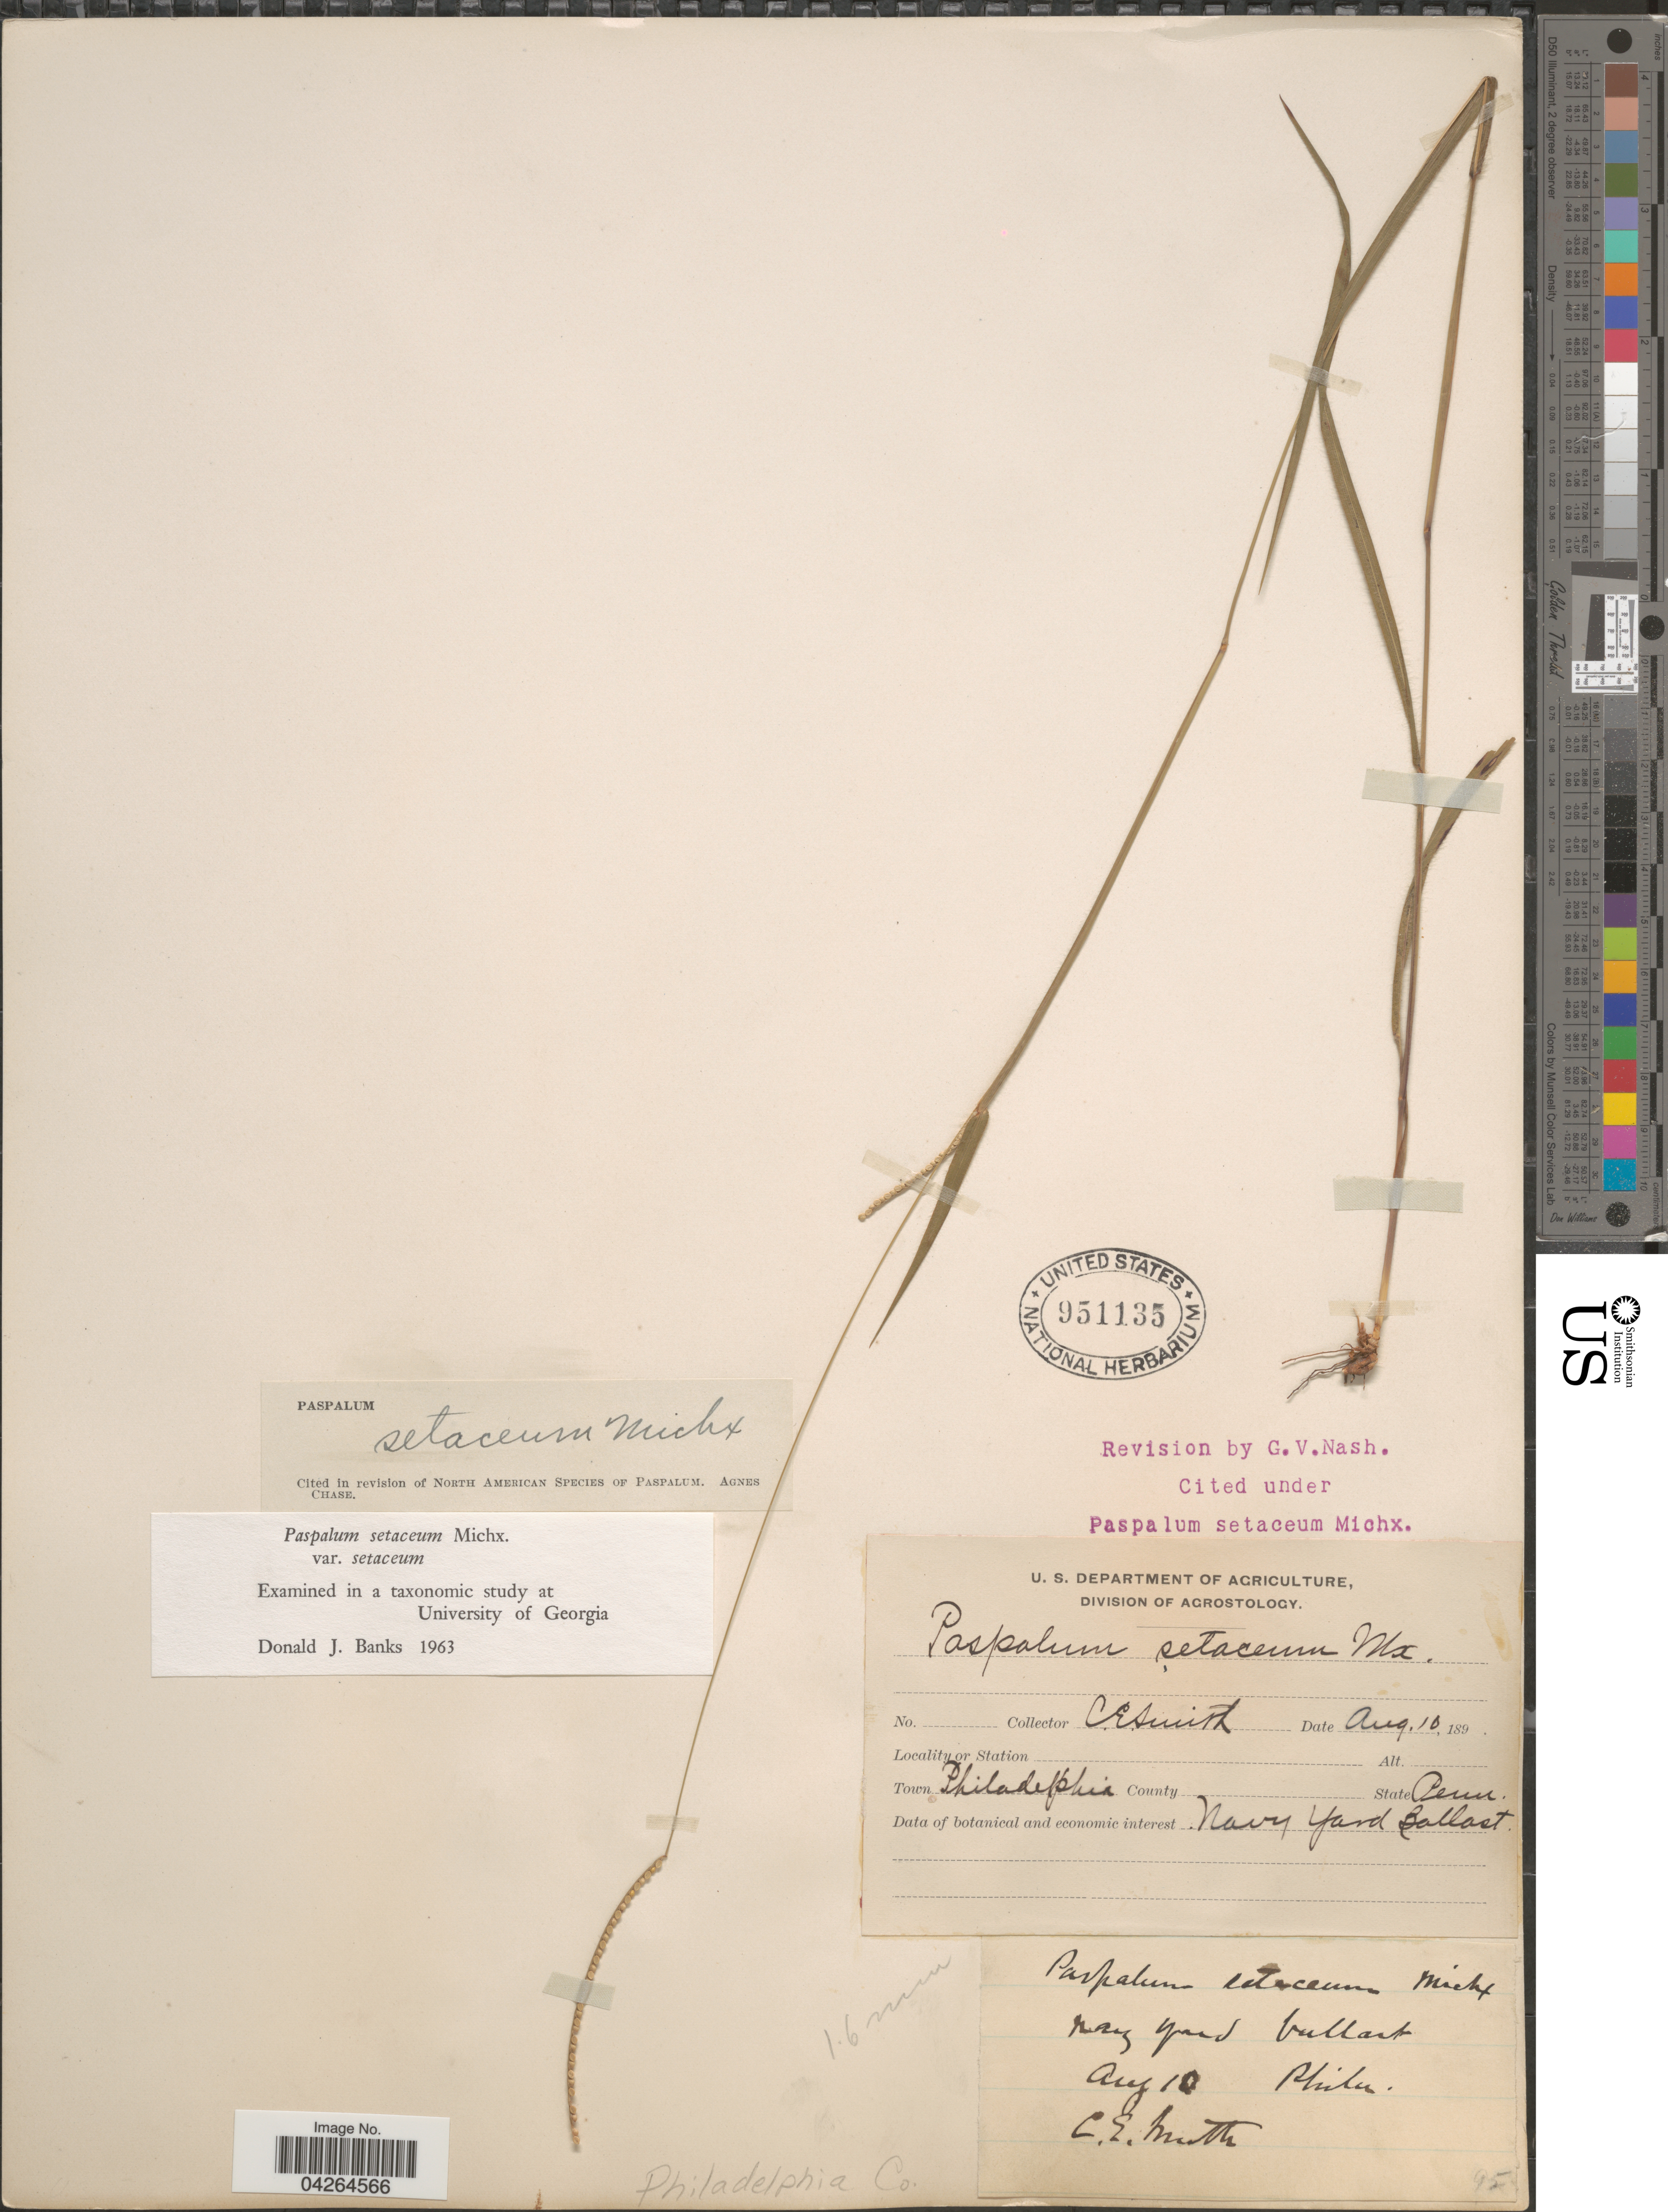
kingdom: Plantae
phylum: Tracheophyta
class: Liliopsida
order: Poales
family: Poaceae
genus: Paspalum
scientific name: Paspalum setaceum var. setaceum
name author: Michx.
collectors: C. E. Smith Jr.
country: United States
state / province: Pennsylvania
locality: Town Philadelphia. Navy Yard Ballast. Philadelphia Co.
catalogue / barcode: US 951135